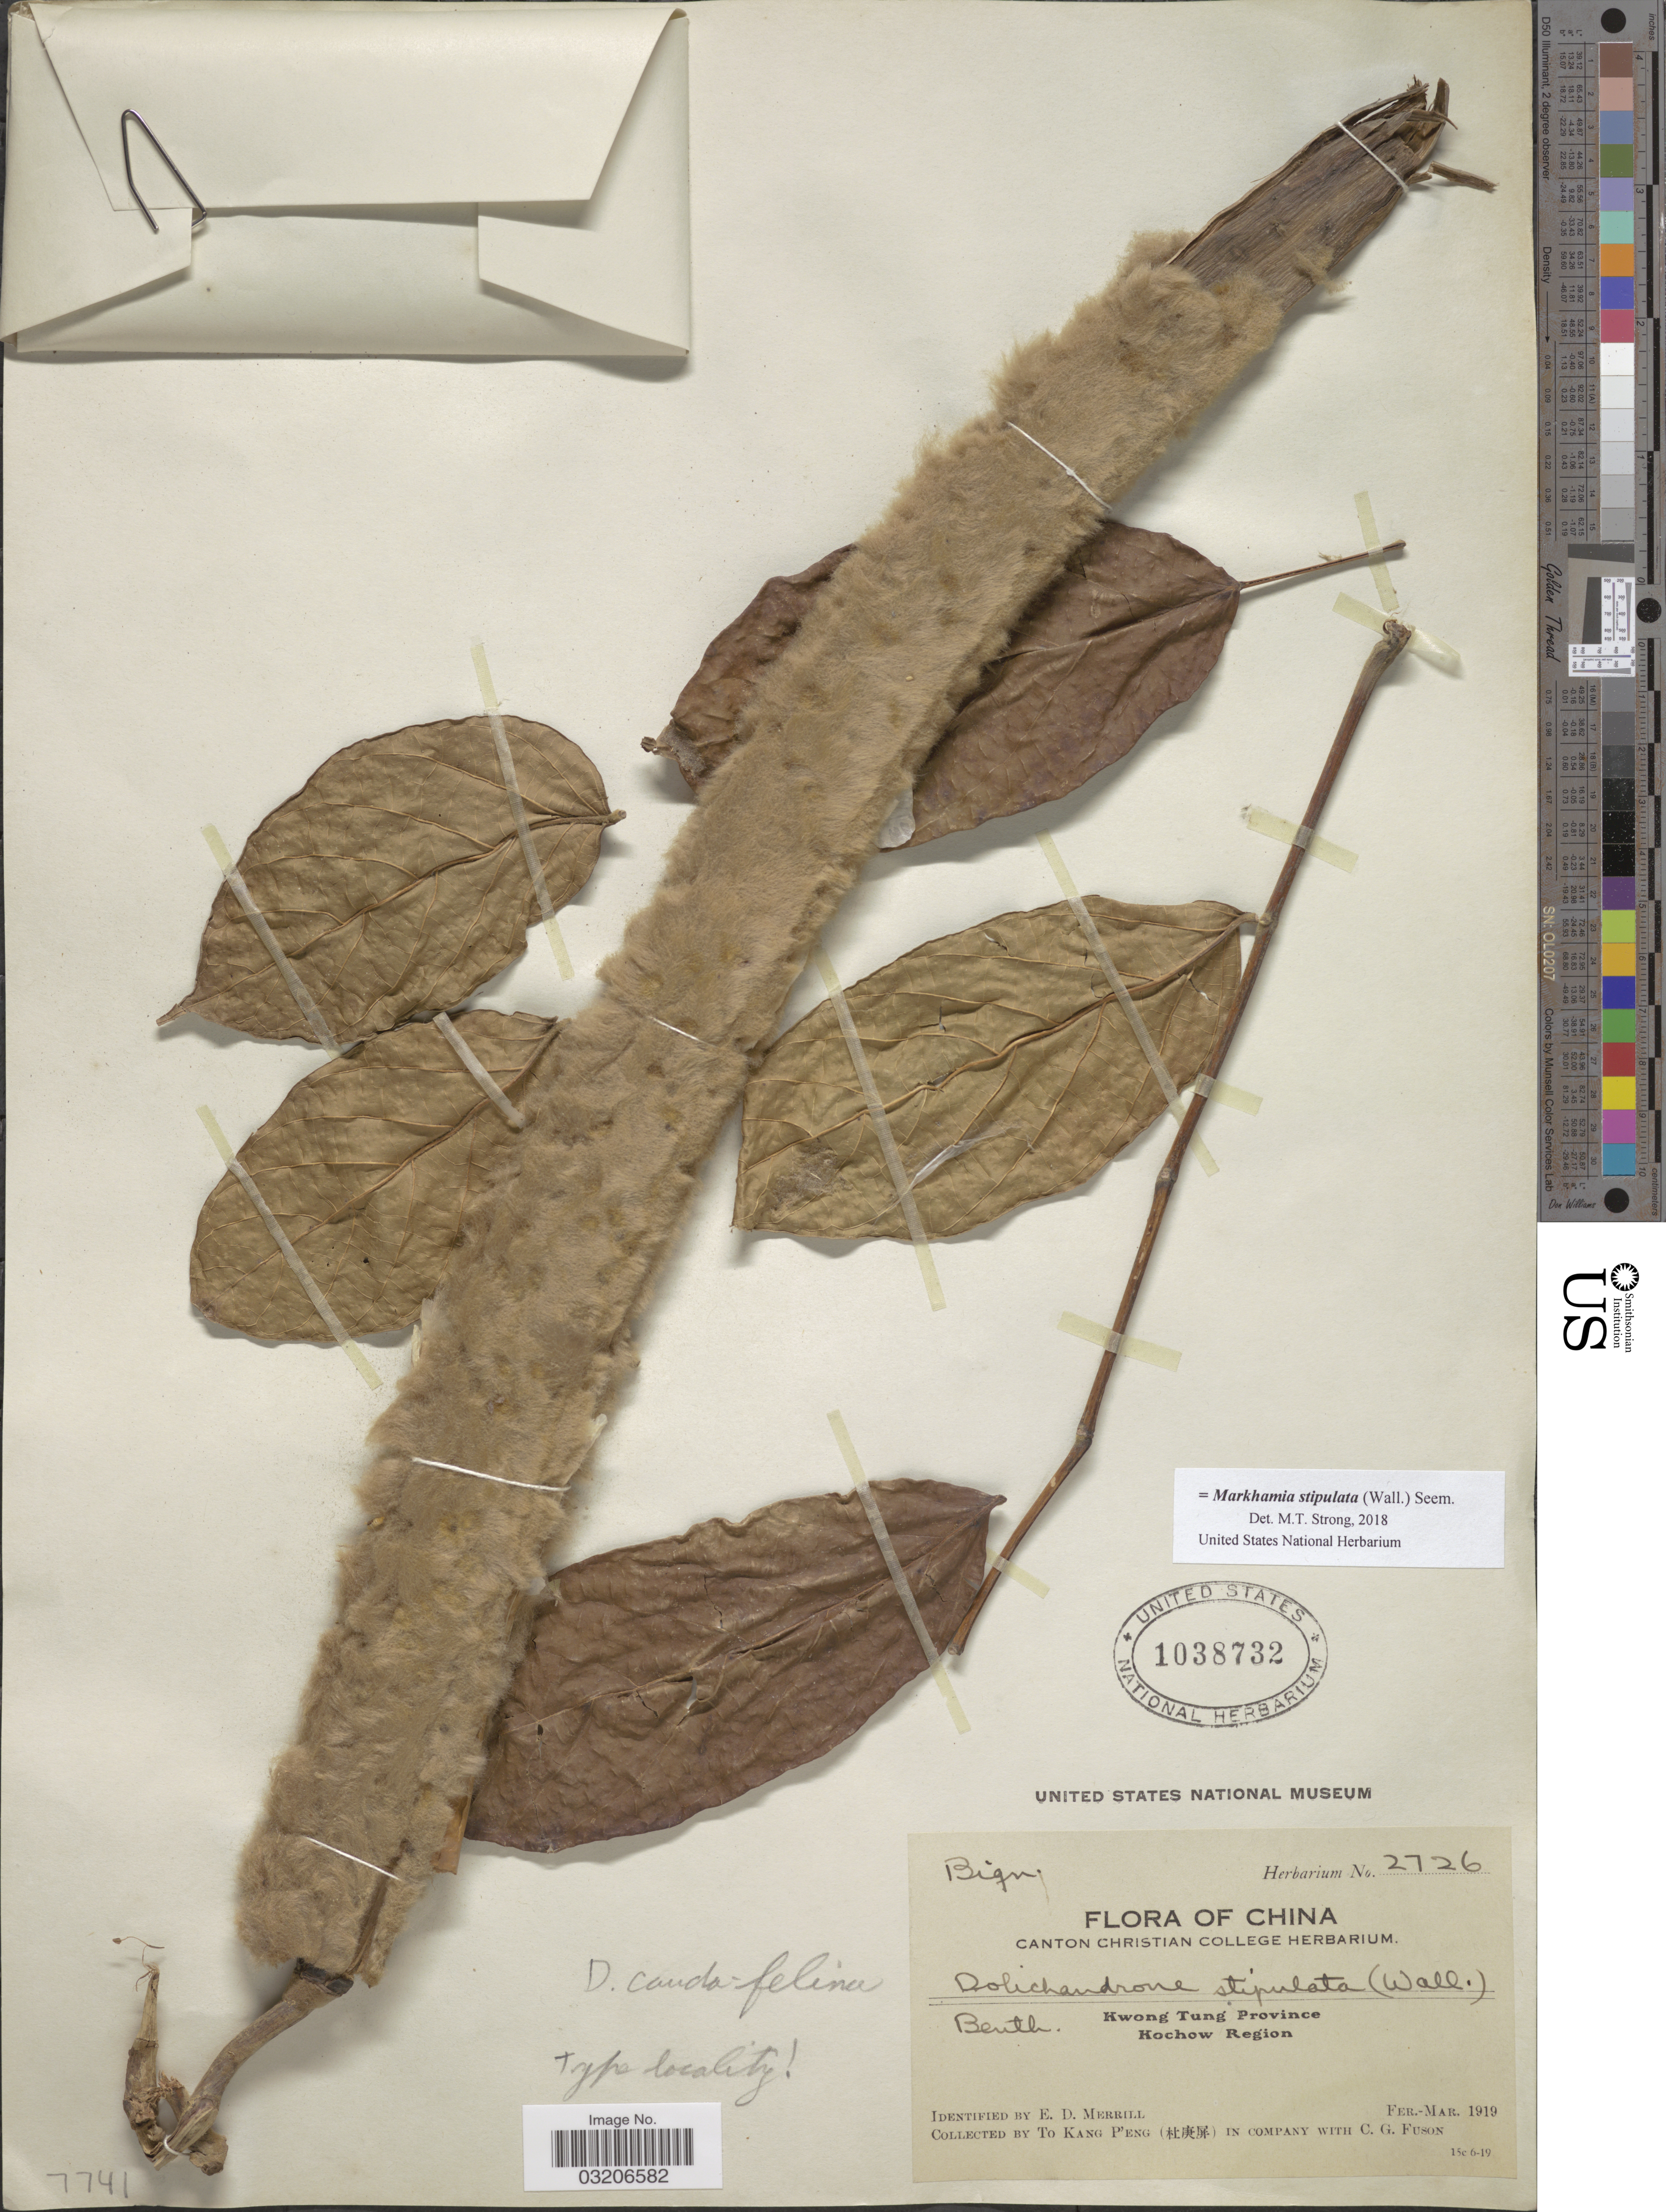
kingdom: Plantae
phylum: Tracheophyta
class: Magnoliopsida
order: Lamiales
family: Bignoniaceae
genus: Markhamia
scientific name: Markhamia stipulata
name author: (Wall.) Seem.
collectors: Kang Peng To & C. Fuson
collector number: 2726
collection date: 1919-02/1919-03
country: China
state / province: Guangdong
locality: Kwong Tung Province. Kochow Region.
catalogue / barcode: US 1038732